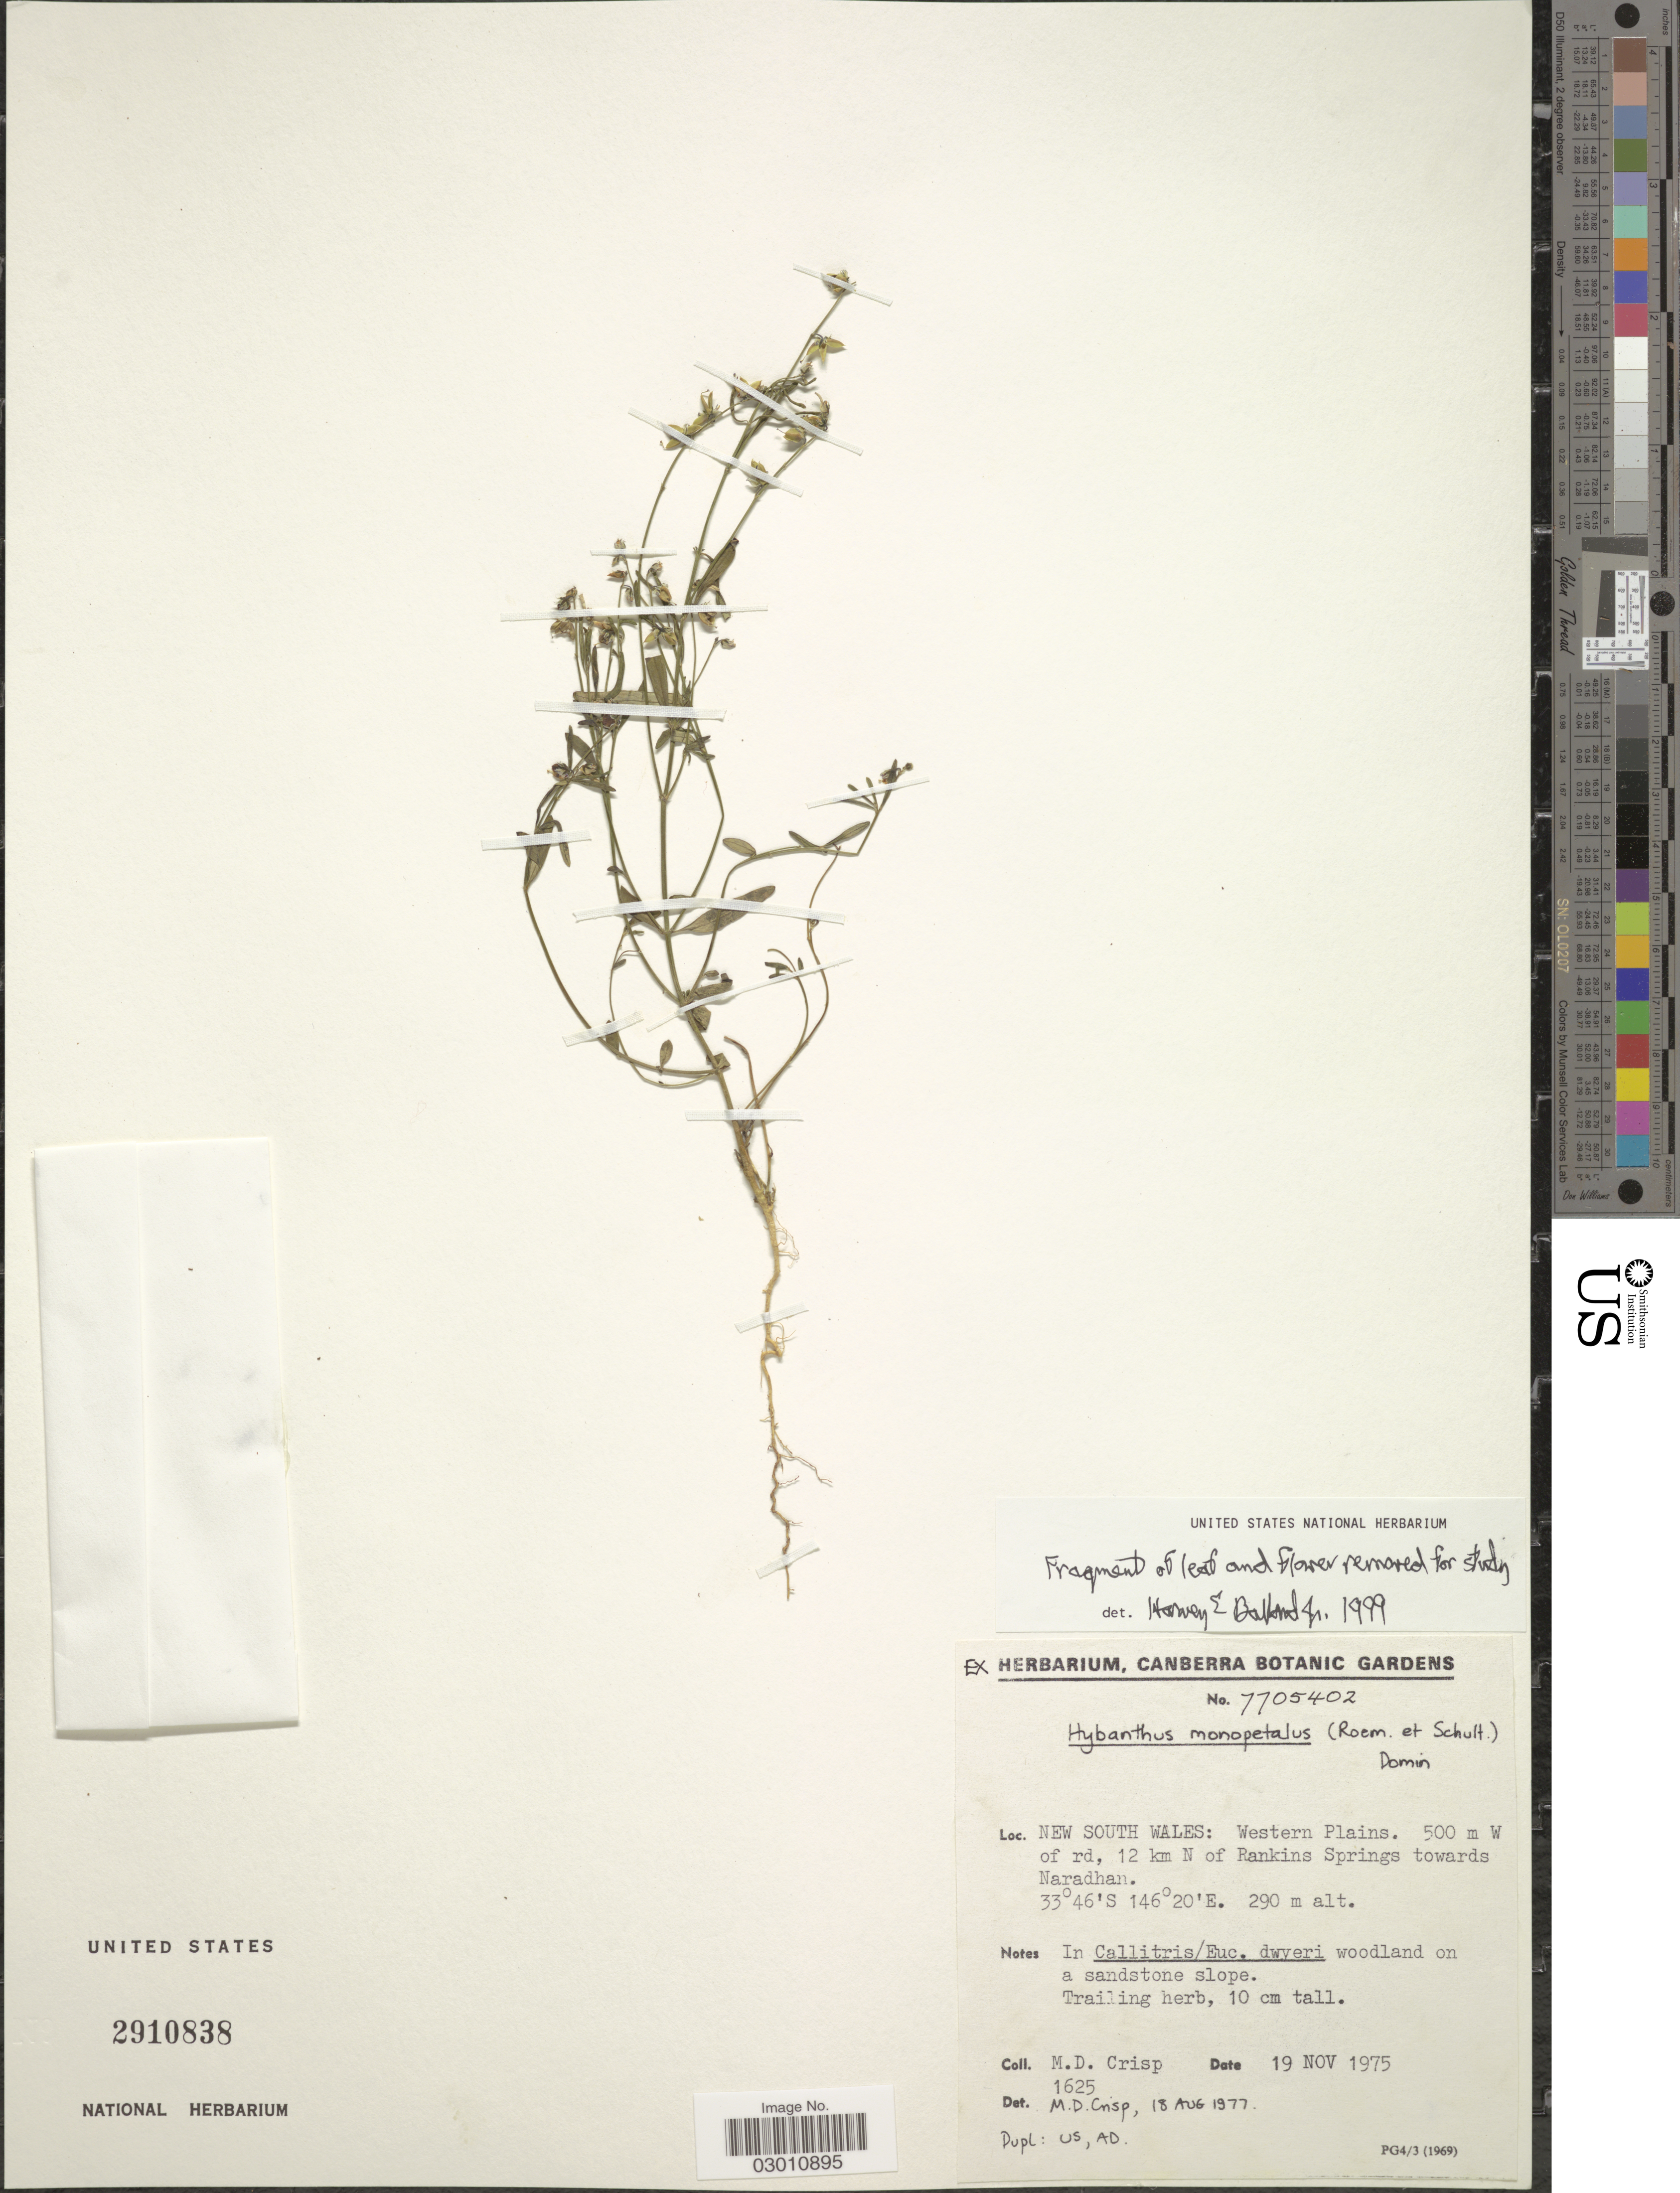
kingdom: Plantae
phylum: Tracheophyta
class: Magnoliopsida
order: Malpighiales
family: Violaceae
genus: Pigea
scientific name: Pigea monopetala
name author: (Schult.) Ging.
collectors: M. Crisp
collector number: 162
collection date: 1975-11-19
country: Australia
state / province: New South Wales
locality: Western Plains. 500 m W of rd, 12 km N of Rankins Springs towards Naradhan.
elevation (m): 290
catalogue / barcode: US 2910838